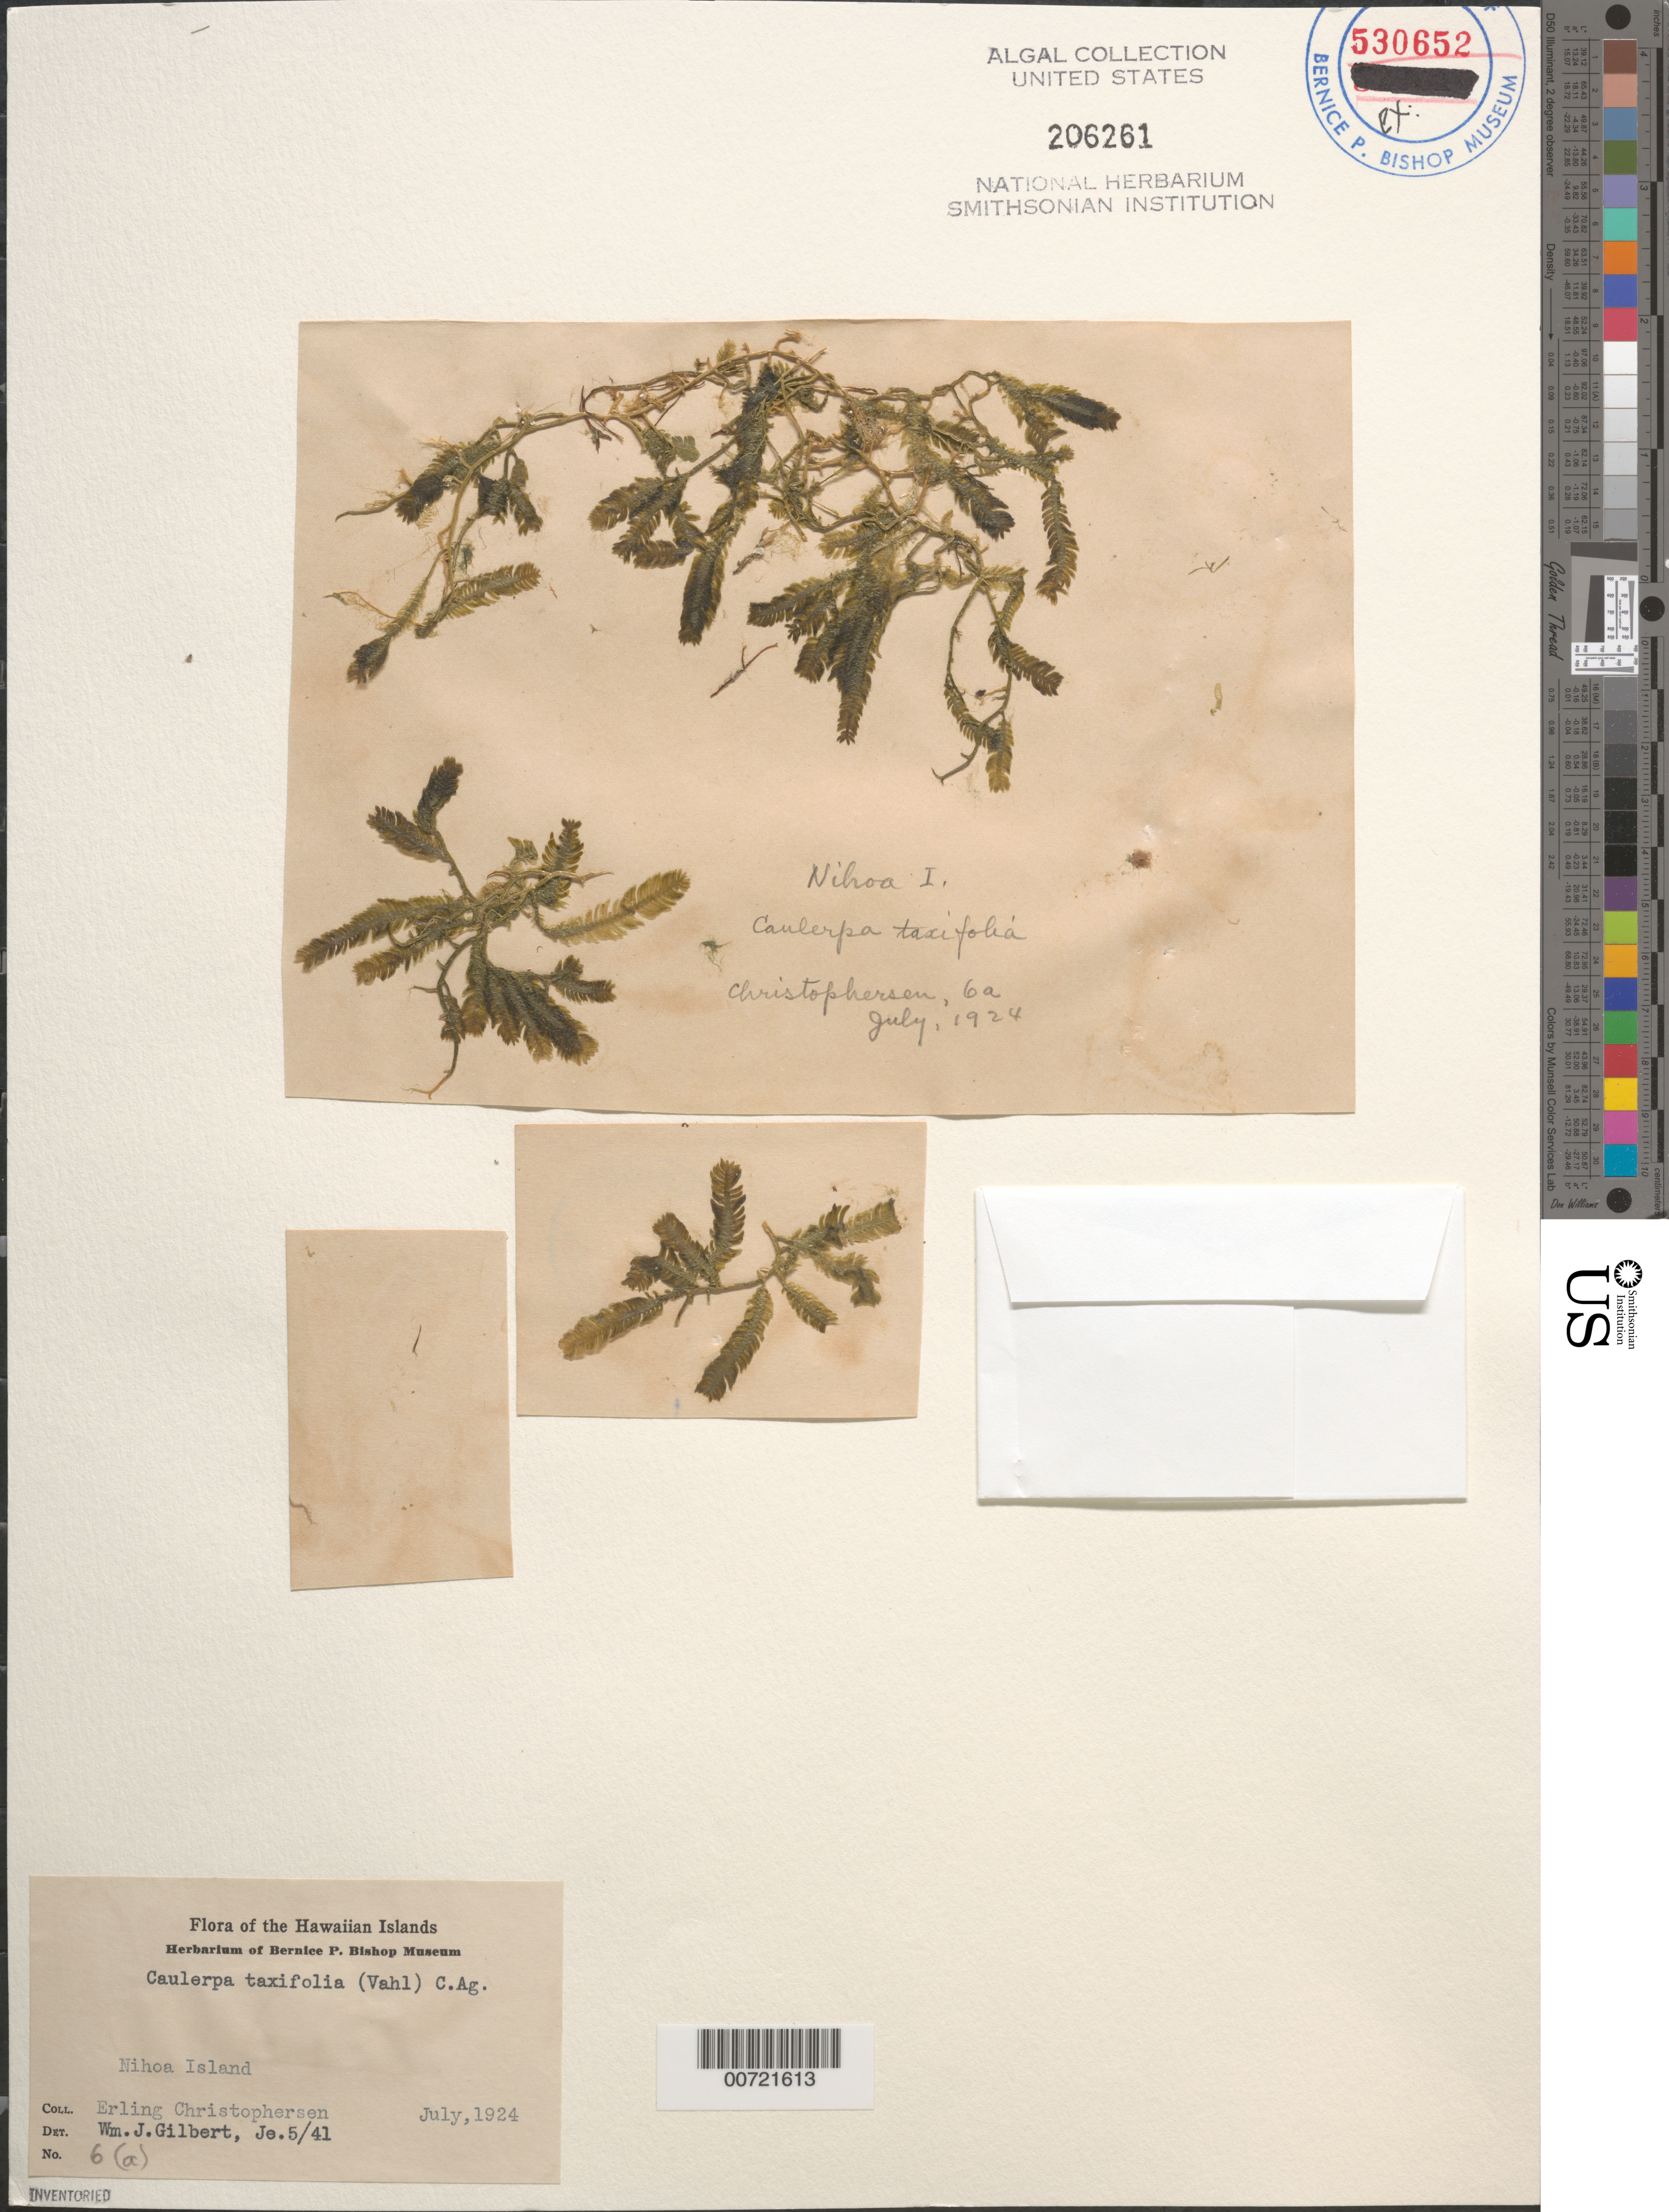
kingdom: Plantae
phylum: Chlorophyta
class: Ulvophyceae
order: Bryopsidales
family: Caulerpaceae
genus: Caulerpa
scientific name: Caulerpa taxifolia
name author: (M. Vahl) C. Agardh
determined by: Gilbert, W. J.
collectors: E. Christophersen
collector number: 6(a)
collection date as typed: Jul 1924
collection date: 1924-07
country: United States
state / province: Hawaii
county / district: Honolulu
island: Nihoa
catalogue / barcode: US 206261